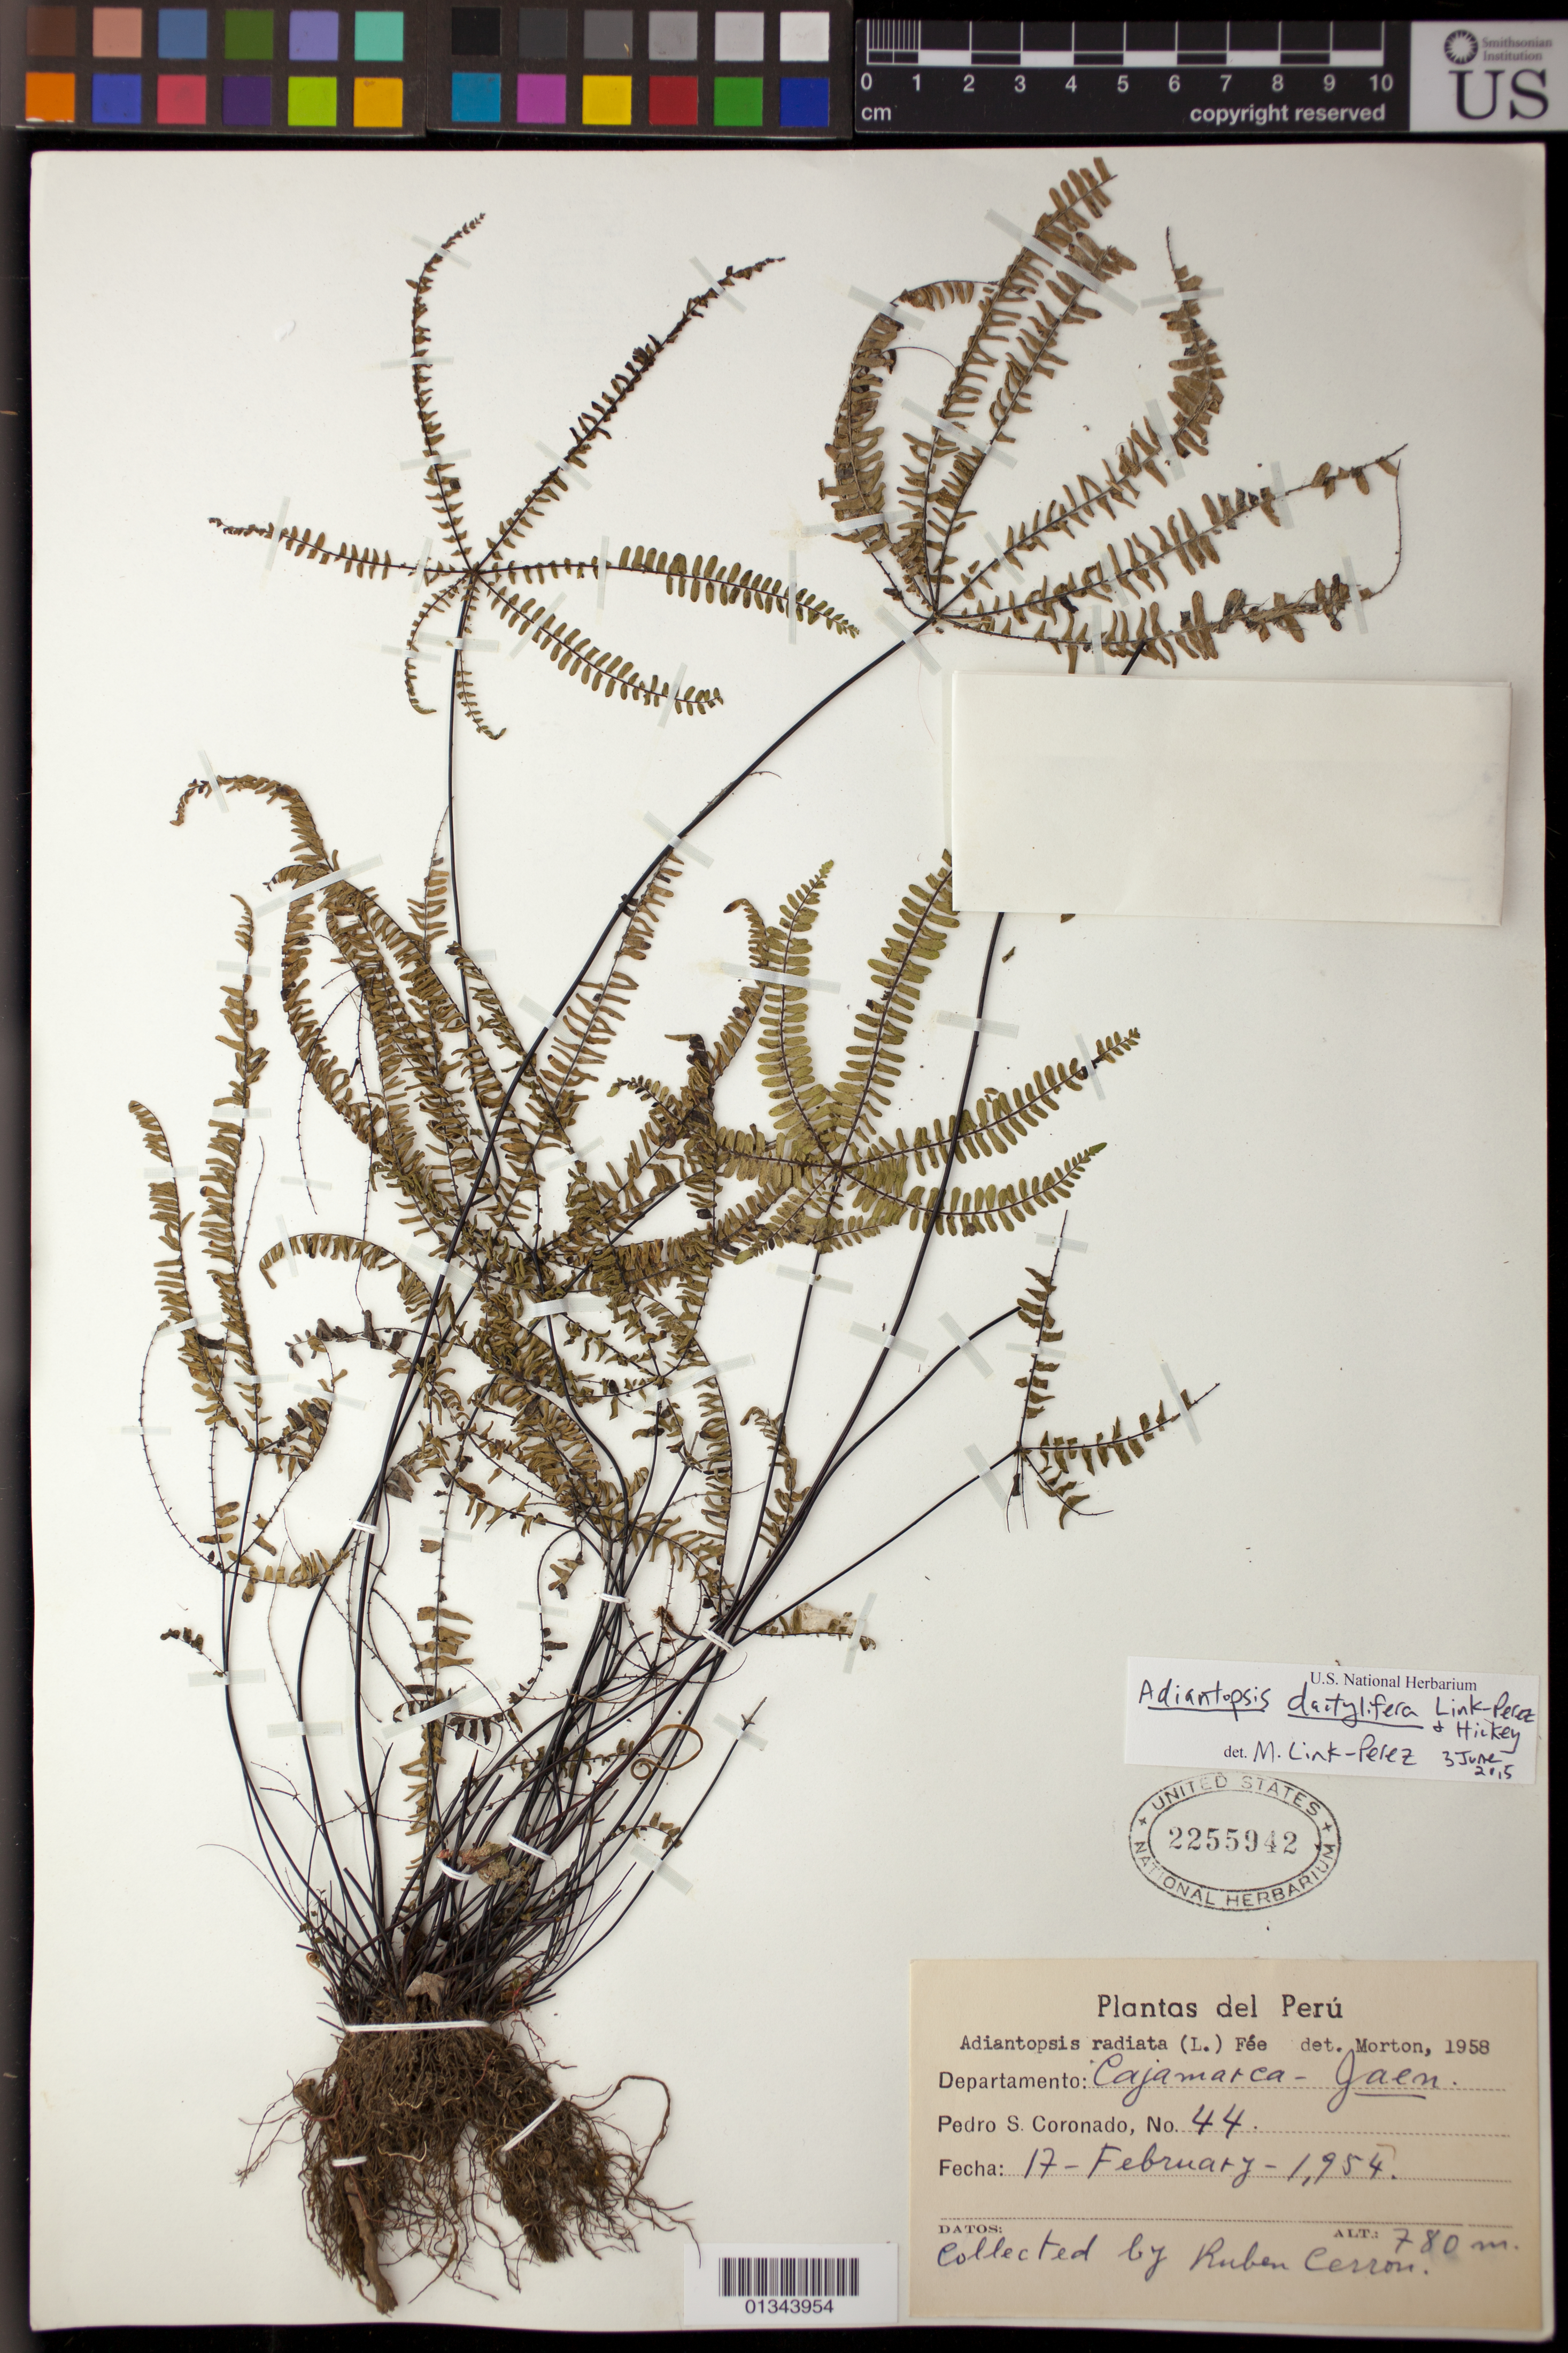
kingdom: Plantae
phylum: Tracheophyta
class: Polypodiopsida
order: Polypodiales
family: Pteridaceae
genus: Adiantopsis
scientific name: Adiantopsis dactylifera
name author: Link-Perez & Hickey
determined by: Link-Perez, Melanie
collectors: R. Cerron & P. Coronado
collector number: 44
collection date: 1954-02-17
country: Peru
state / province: Cajamarca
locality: Departamento: Cajamarca - Jaen.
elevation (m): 780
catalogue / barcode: US 2255942